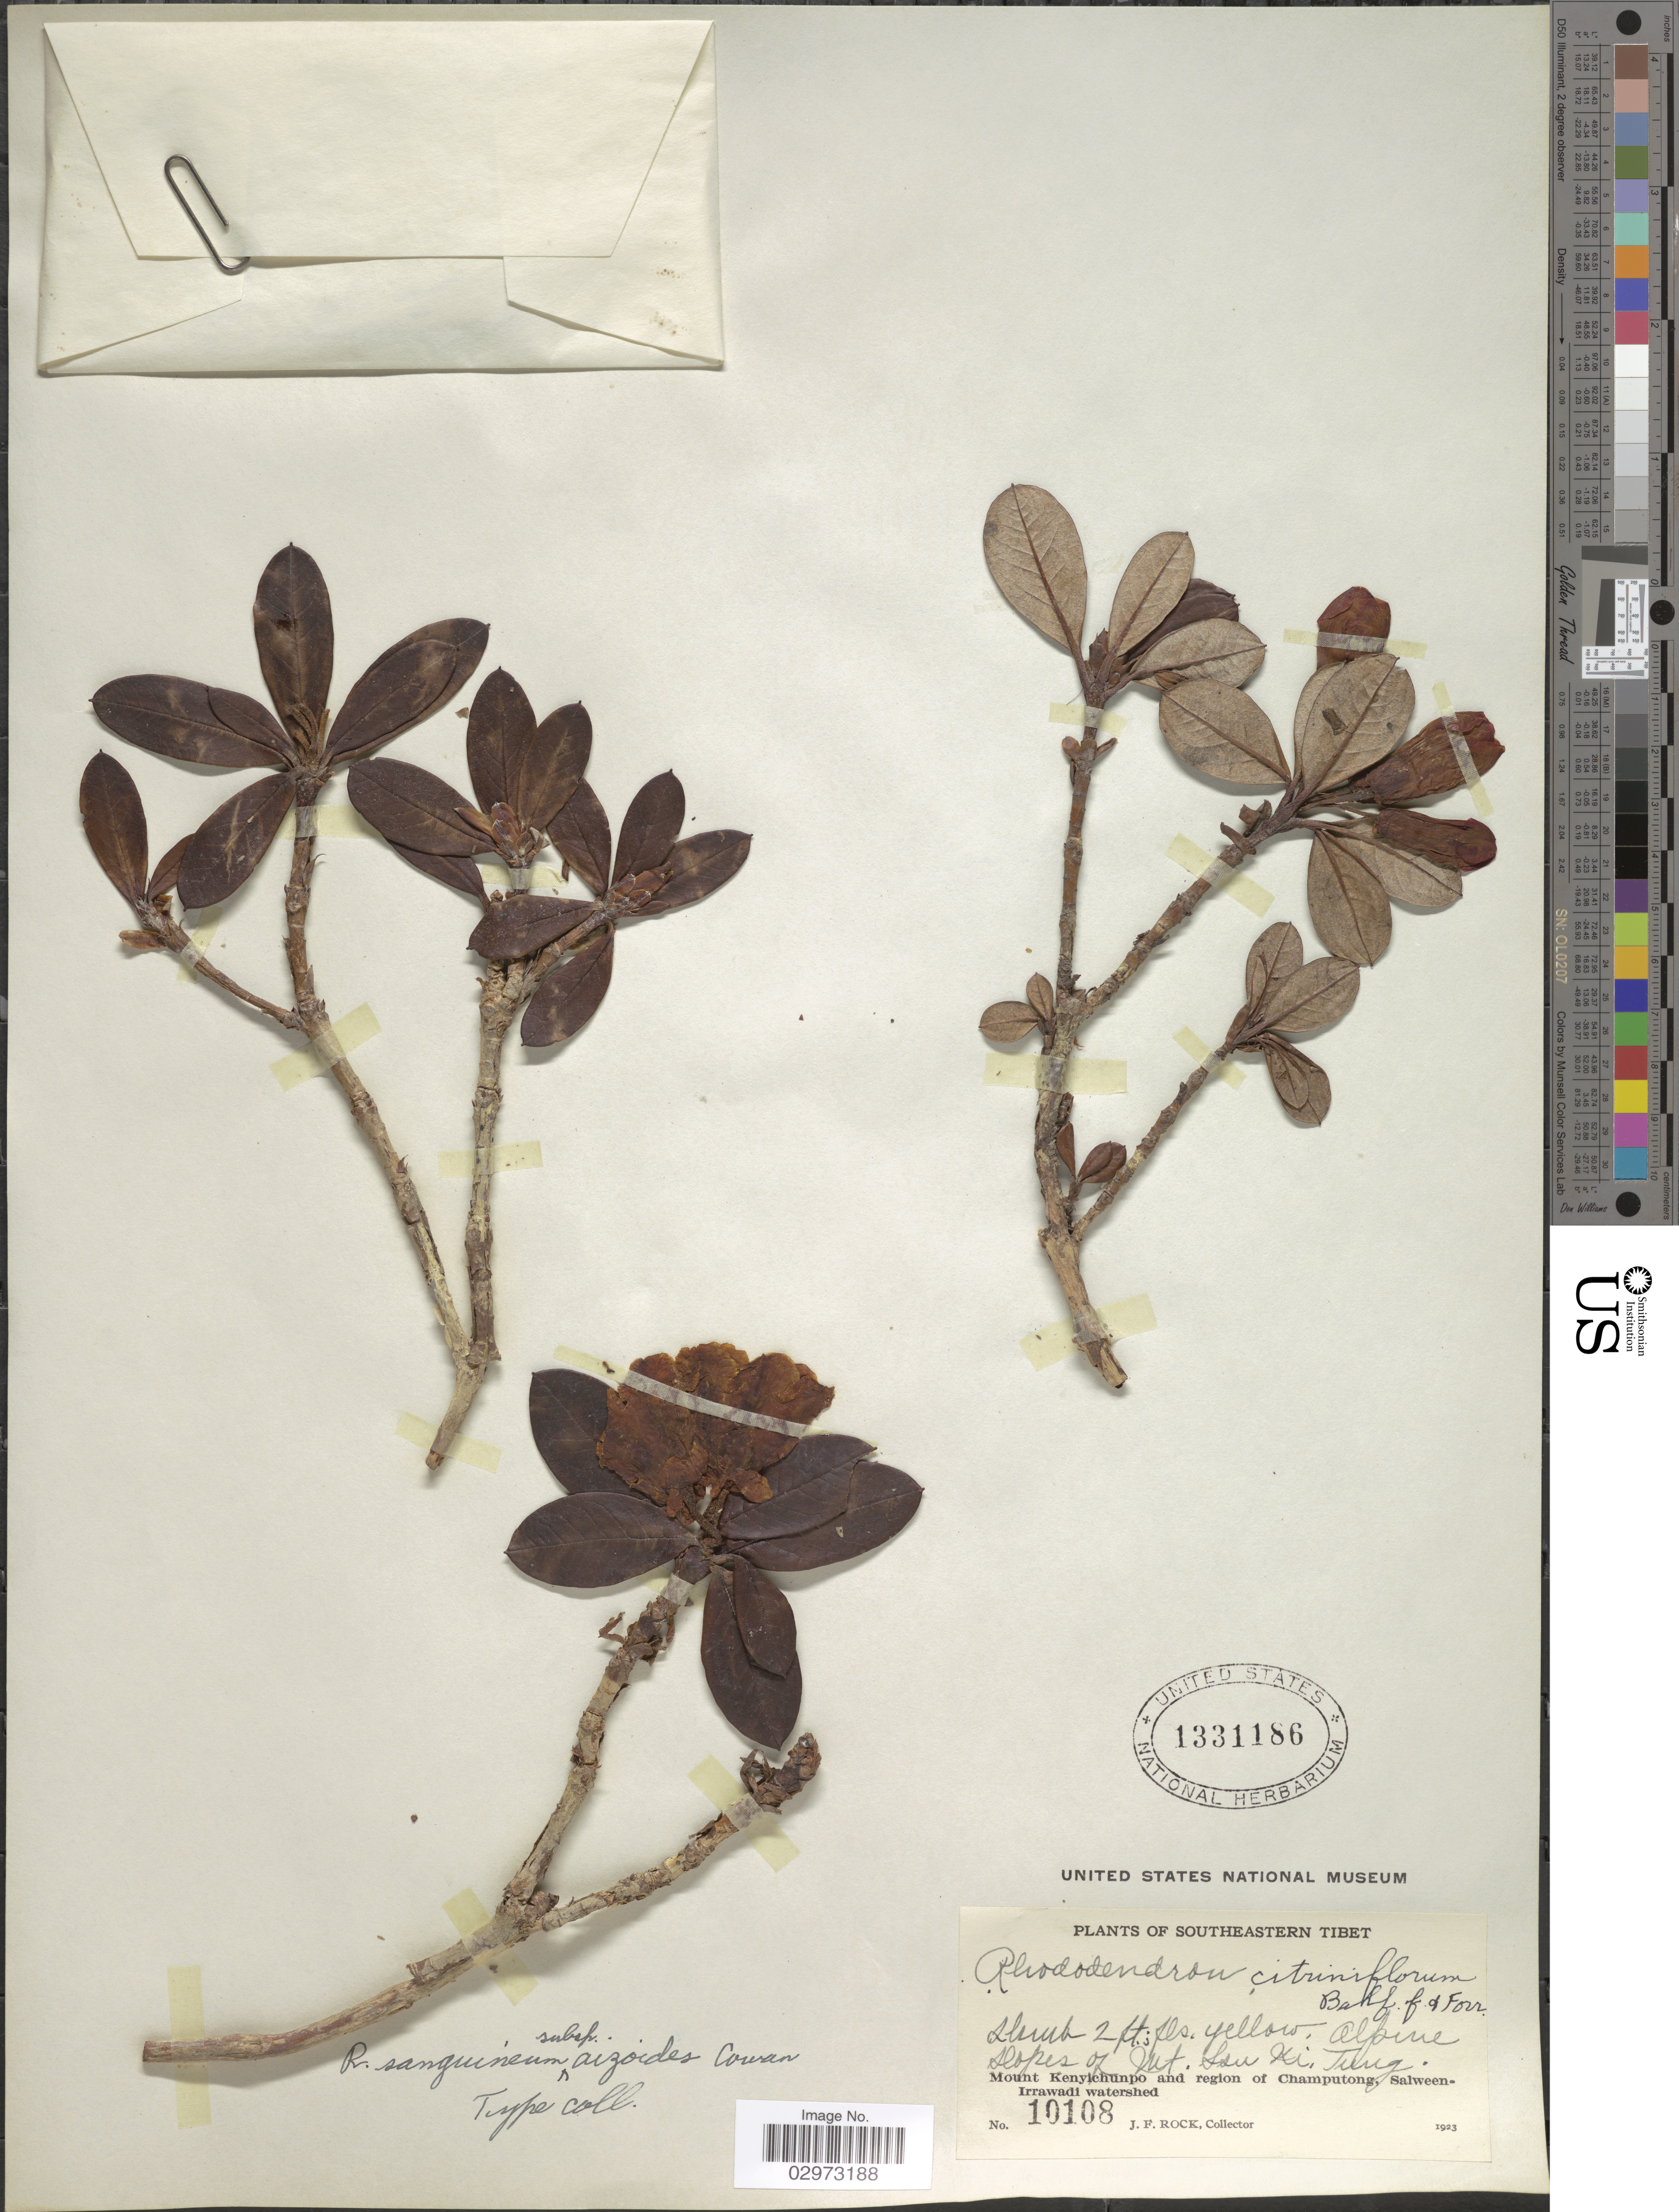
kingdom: Plantae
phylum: Tracheophyta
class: Magnoliopsida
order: Ericales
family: Ericaceae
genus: Rhododendron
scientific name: Rhododendron sanguineum subsp. aizoides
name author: Cowan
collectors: J. Rock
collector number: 10108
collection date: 1923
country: China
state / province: Xizang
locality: Southeastern Tibet. Alpine slopes of Mt. Sou Xi Tung. Mount Kenyichunpo and region of Champutong, Salween-Irrawadi watershed.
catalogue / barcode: US 1331186